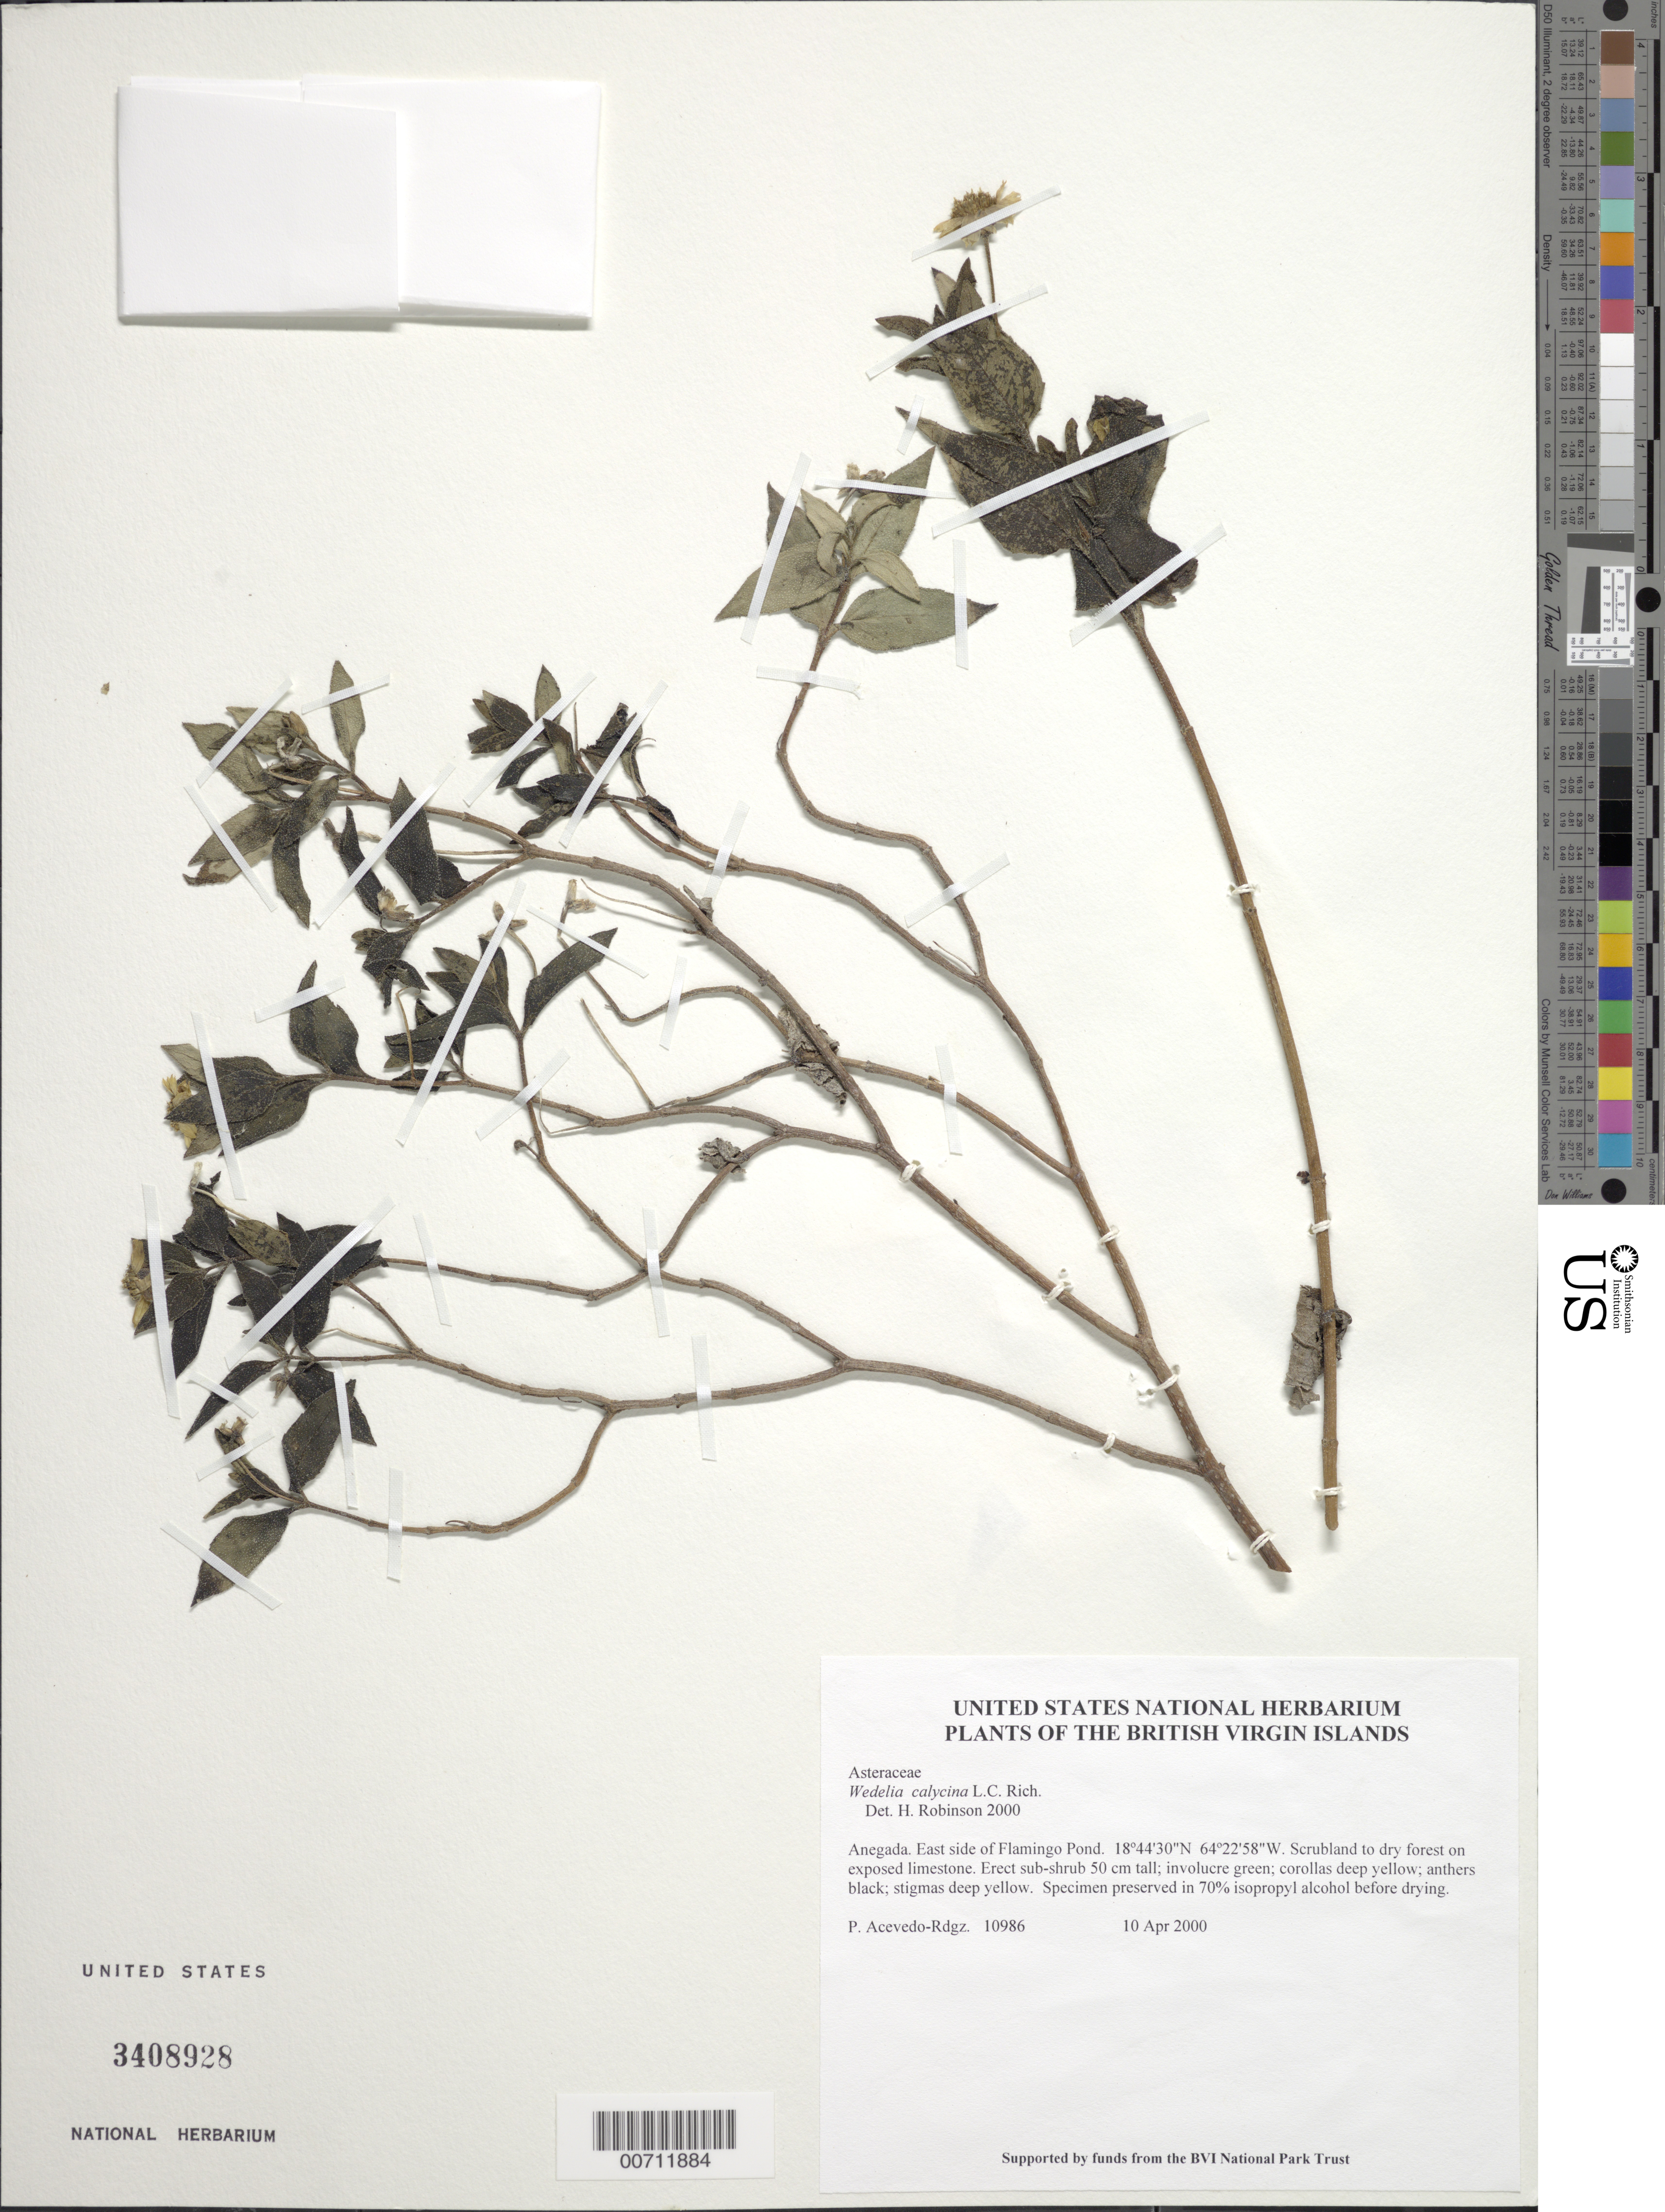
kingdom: Plantae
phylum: Tracheophyta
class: Magnoliopsida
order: Asterales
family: Asteraceae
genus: Wedelia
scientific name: Wedelia calycina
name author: Rich.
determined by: Robinson, Harold E., (US)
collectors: P. Acevedo-Rodr.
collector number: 10986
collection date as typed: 10 Apr 2000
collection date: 2000-04-10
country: British Virgin Islands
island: Anegada I.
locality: East side of Flamingo Pond.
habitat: Scrubland to dry forest on exposed limestone.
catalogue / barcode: US 3408928